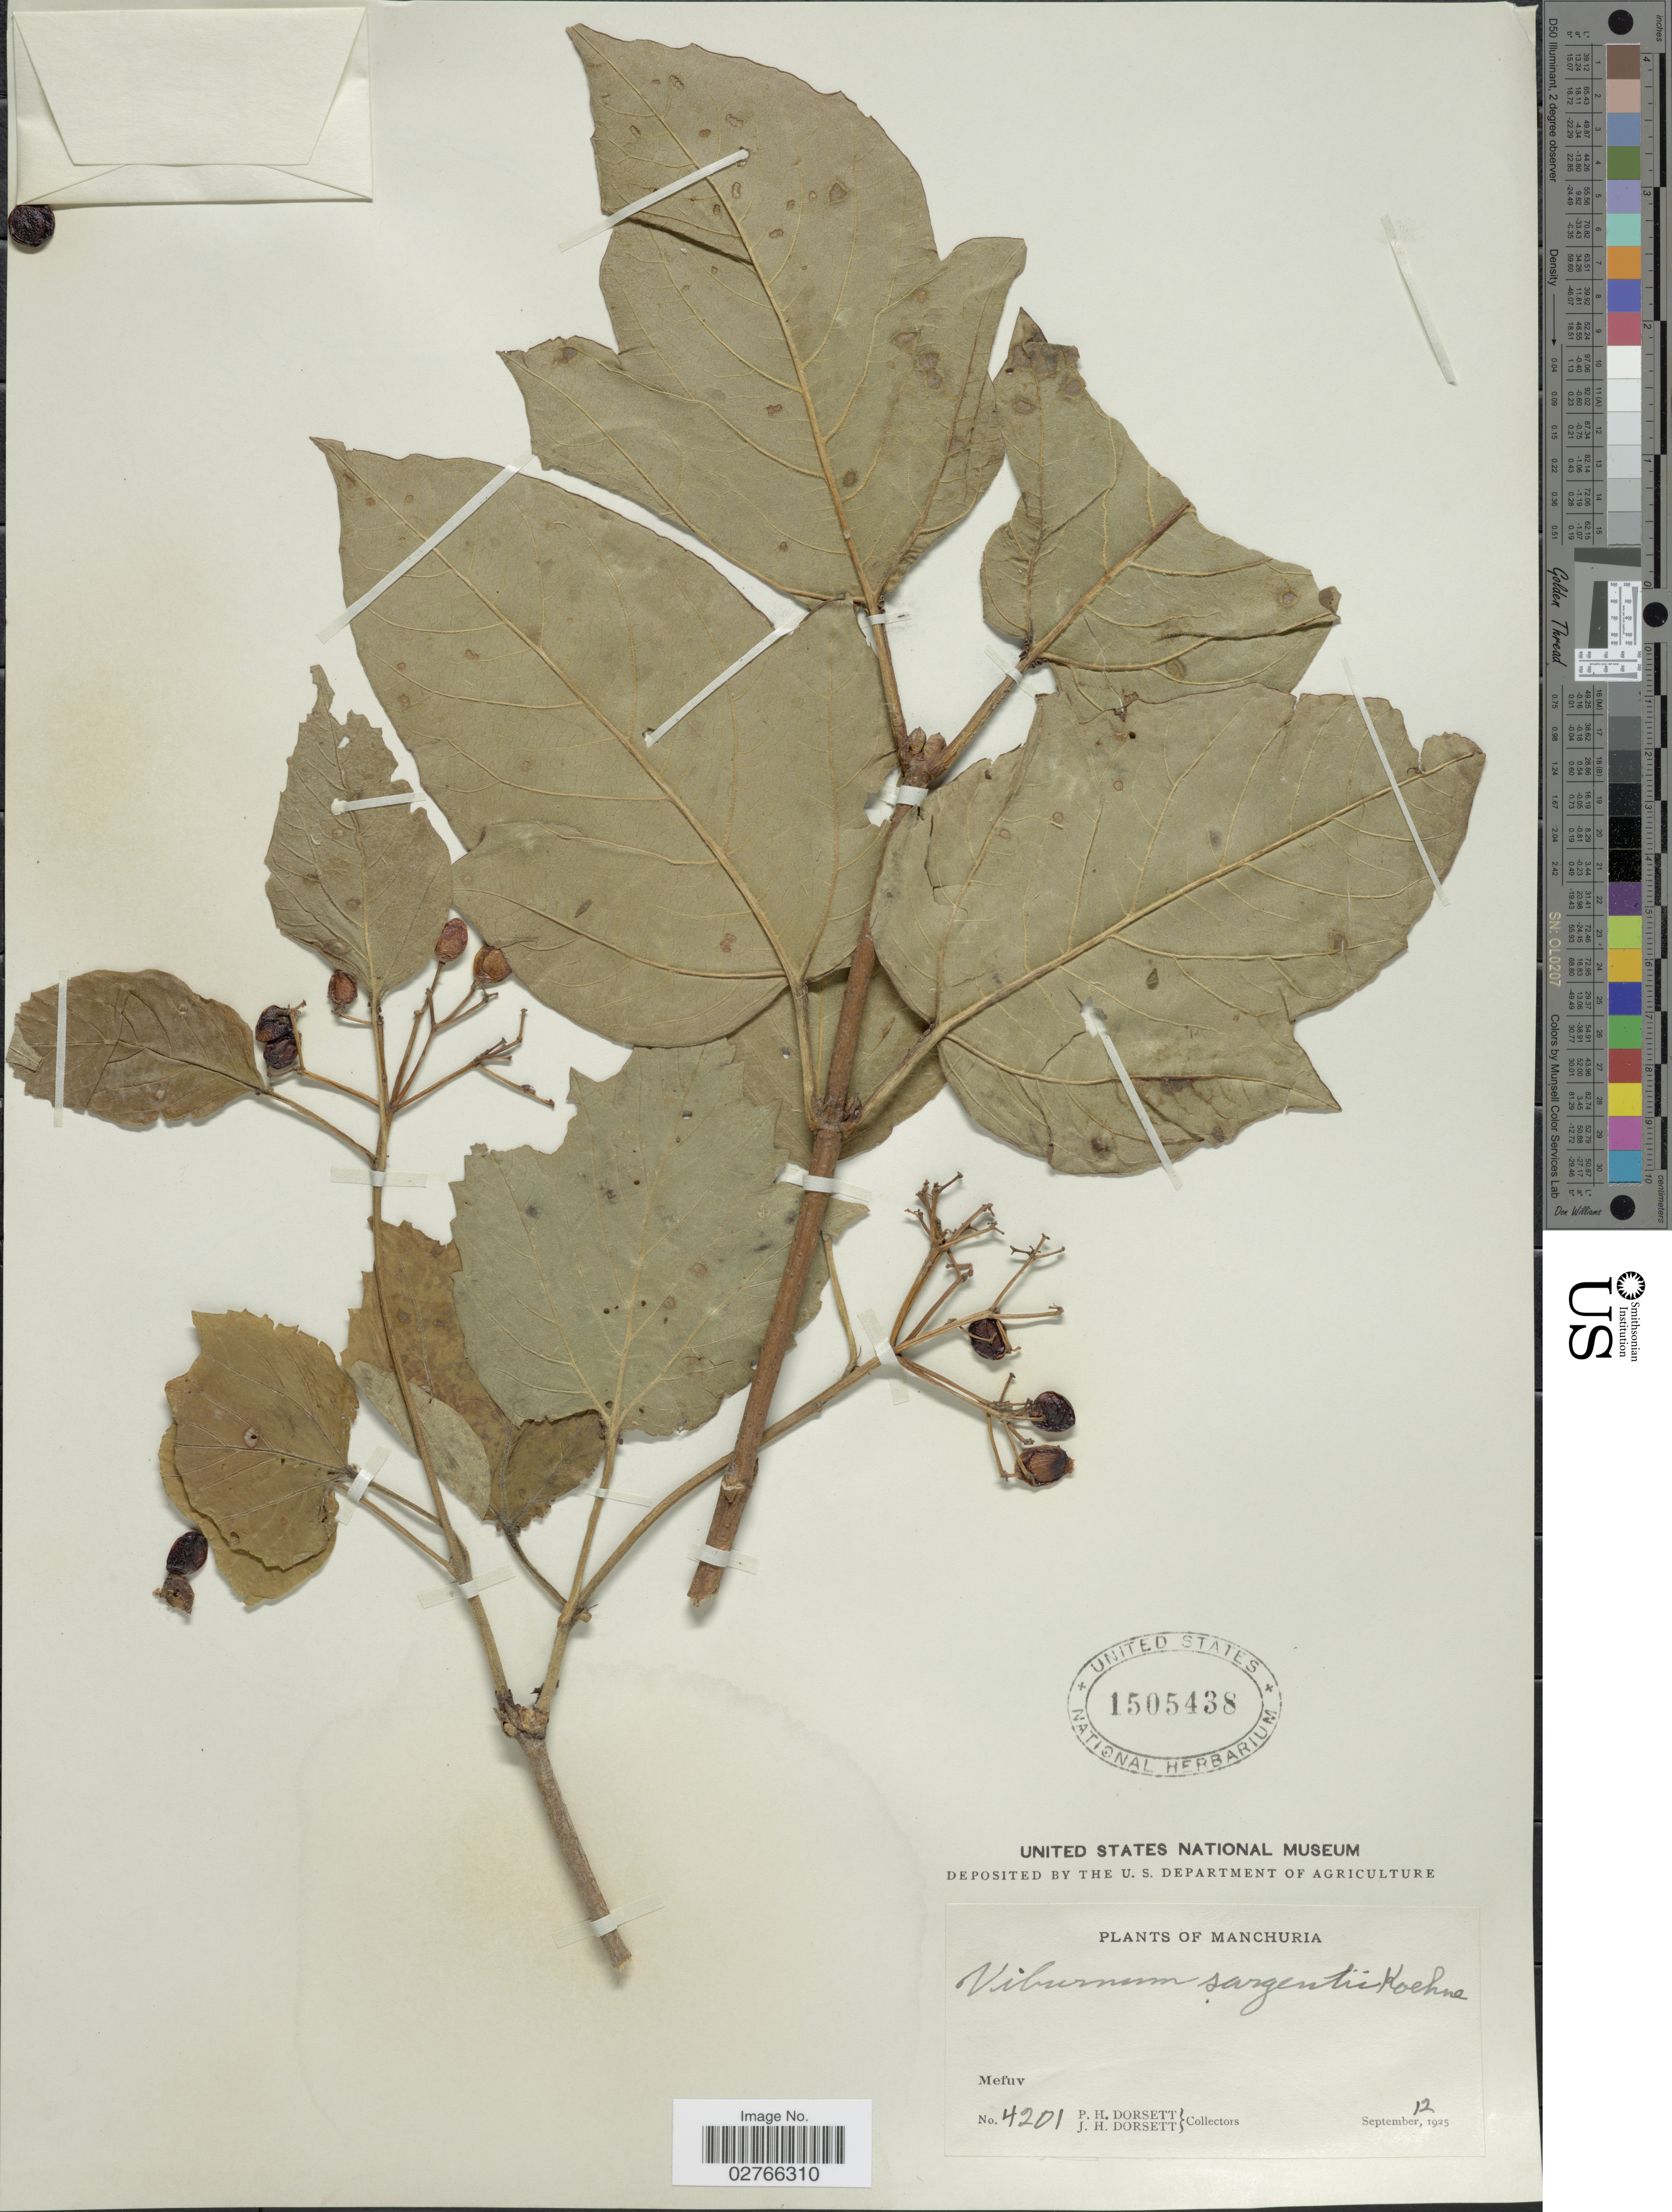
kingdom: Plantae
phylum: Tracheophyta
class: Magnoliopsida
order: Dipsacales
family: Viburnaceae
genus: Viburnum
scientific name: Viburnum opulus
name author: L.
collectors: P. H. Dorsett & J. Dorsett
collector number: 4201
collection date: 1925-09-12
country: China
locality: Manchuria, Mefuv.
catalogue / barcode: US 1505438